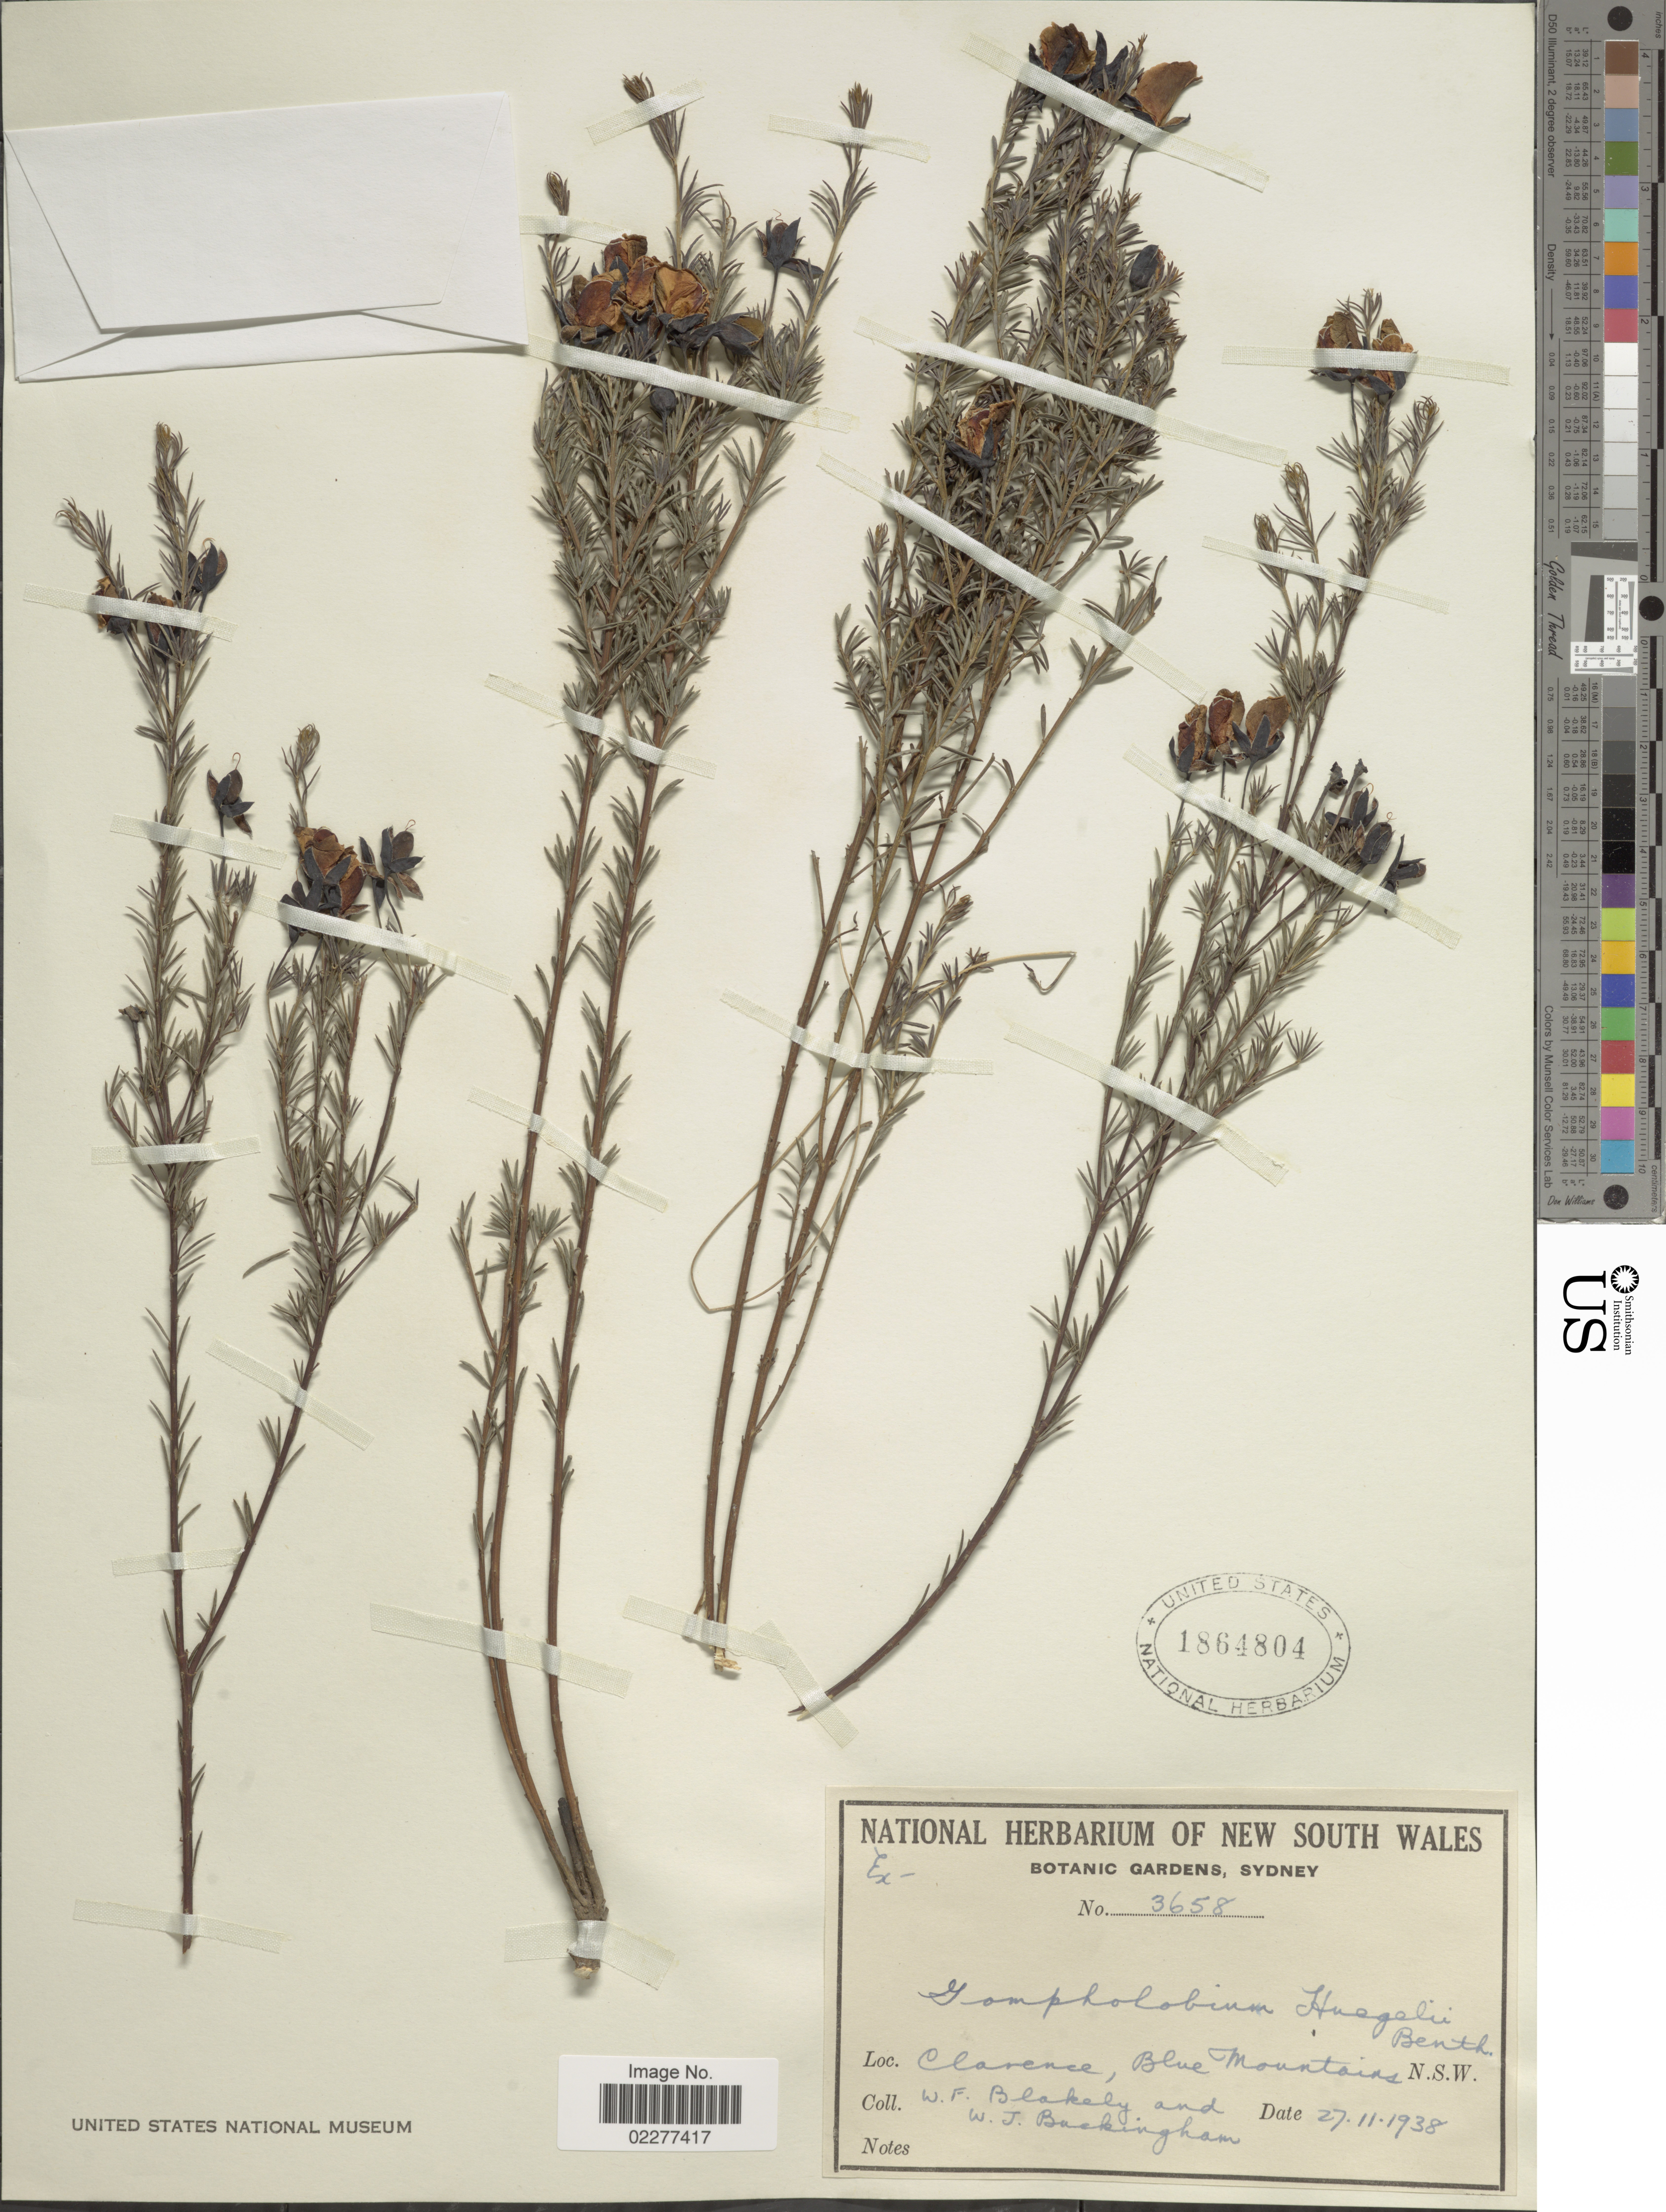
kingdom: Plantae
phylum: Tracheophyta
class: Magnoliopsida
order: Fabales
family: Fabaceae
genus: Gompholobium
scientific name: Gompholobium huegelii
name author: Benth.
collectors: W. Blakely & W. Buckingham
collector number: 3658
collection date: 1938-11-27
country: Australia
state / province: New South Wales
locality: Clarence, Blue Mountains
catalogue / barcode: US 1864804